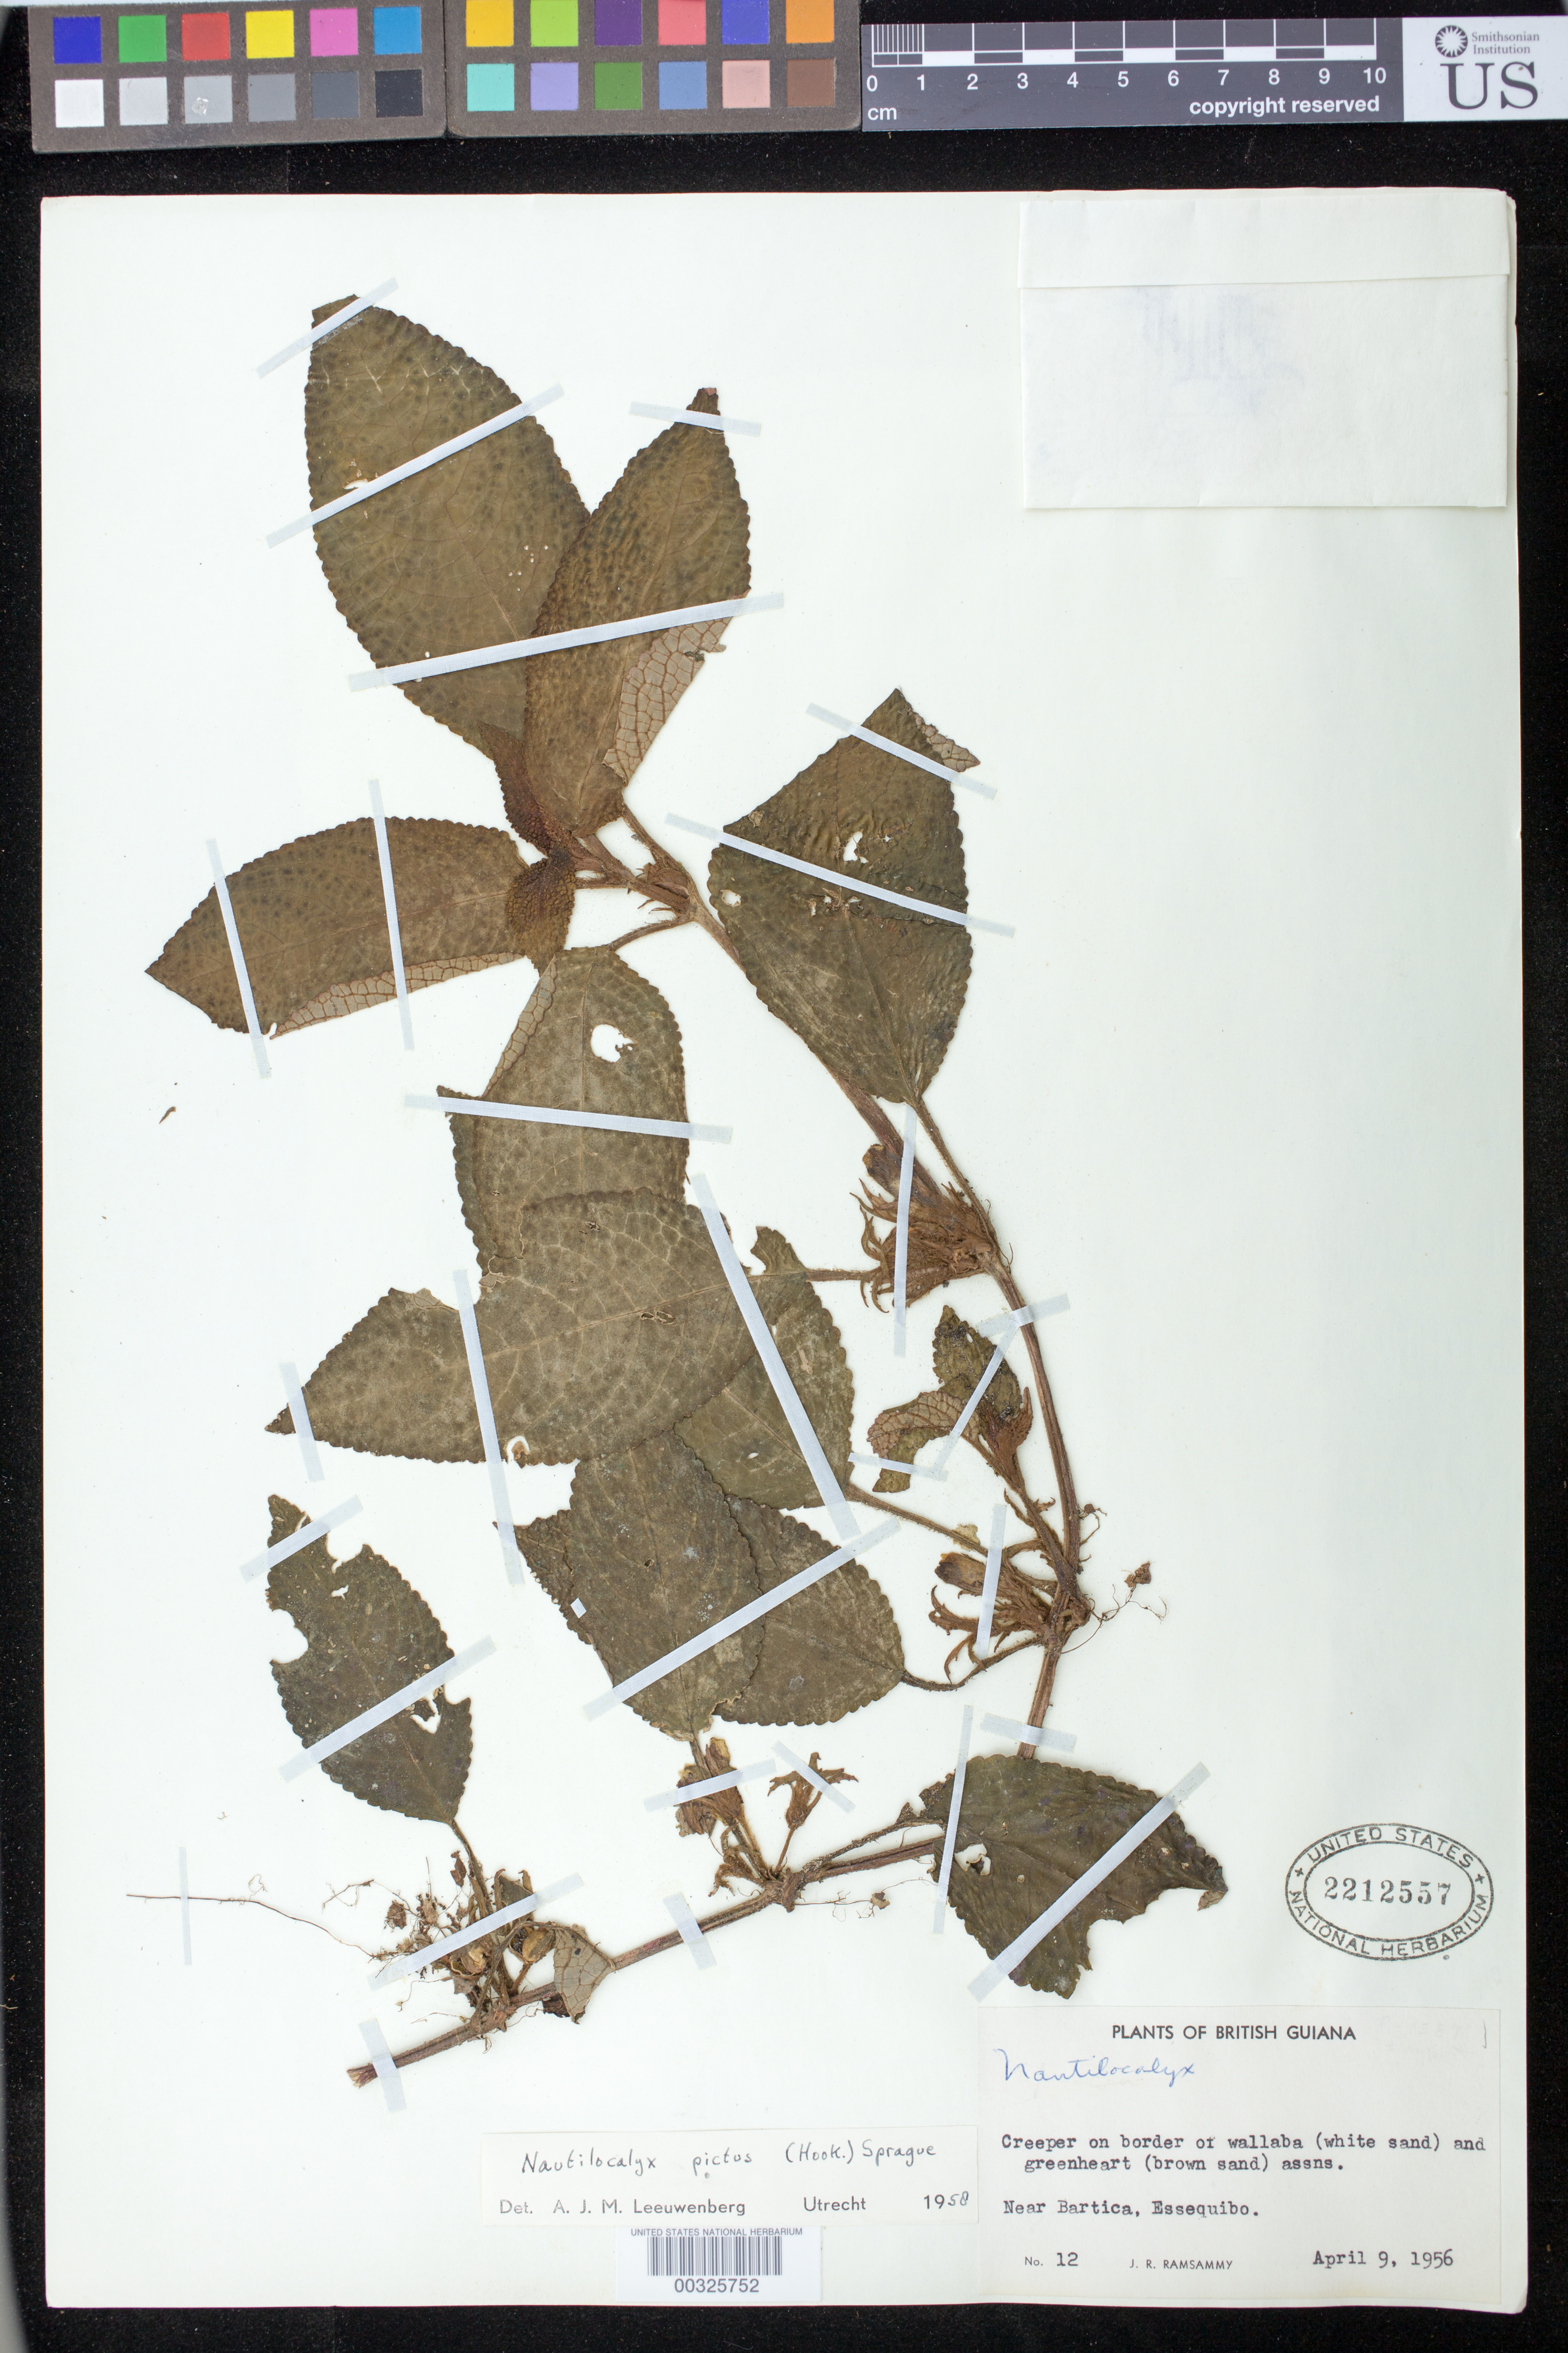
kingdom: Plantae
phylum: Tracheophyta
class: Magnoliopsida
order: Lamiales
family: Gesneriaceae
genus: Nautilocalyx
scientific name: Nautilocalyx pictus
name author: (Hook.) Sprague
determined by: Skog, Laurence E.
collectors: J. Ramsammy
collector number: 12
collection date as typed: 09 Apr 1956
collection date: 1956-04-09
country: Guyana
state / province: Cuyuni-Mazaruni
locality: Near Bartica, Essequibo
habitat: On border of Wallaba (white sand) and greenheart (brown sand) assns.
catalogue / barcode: US 2212557